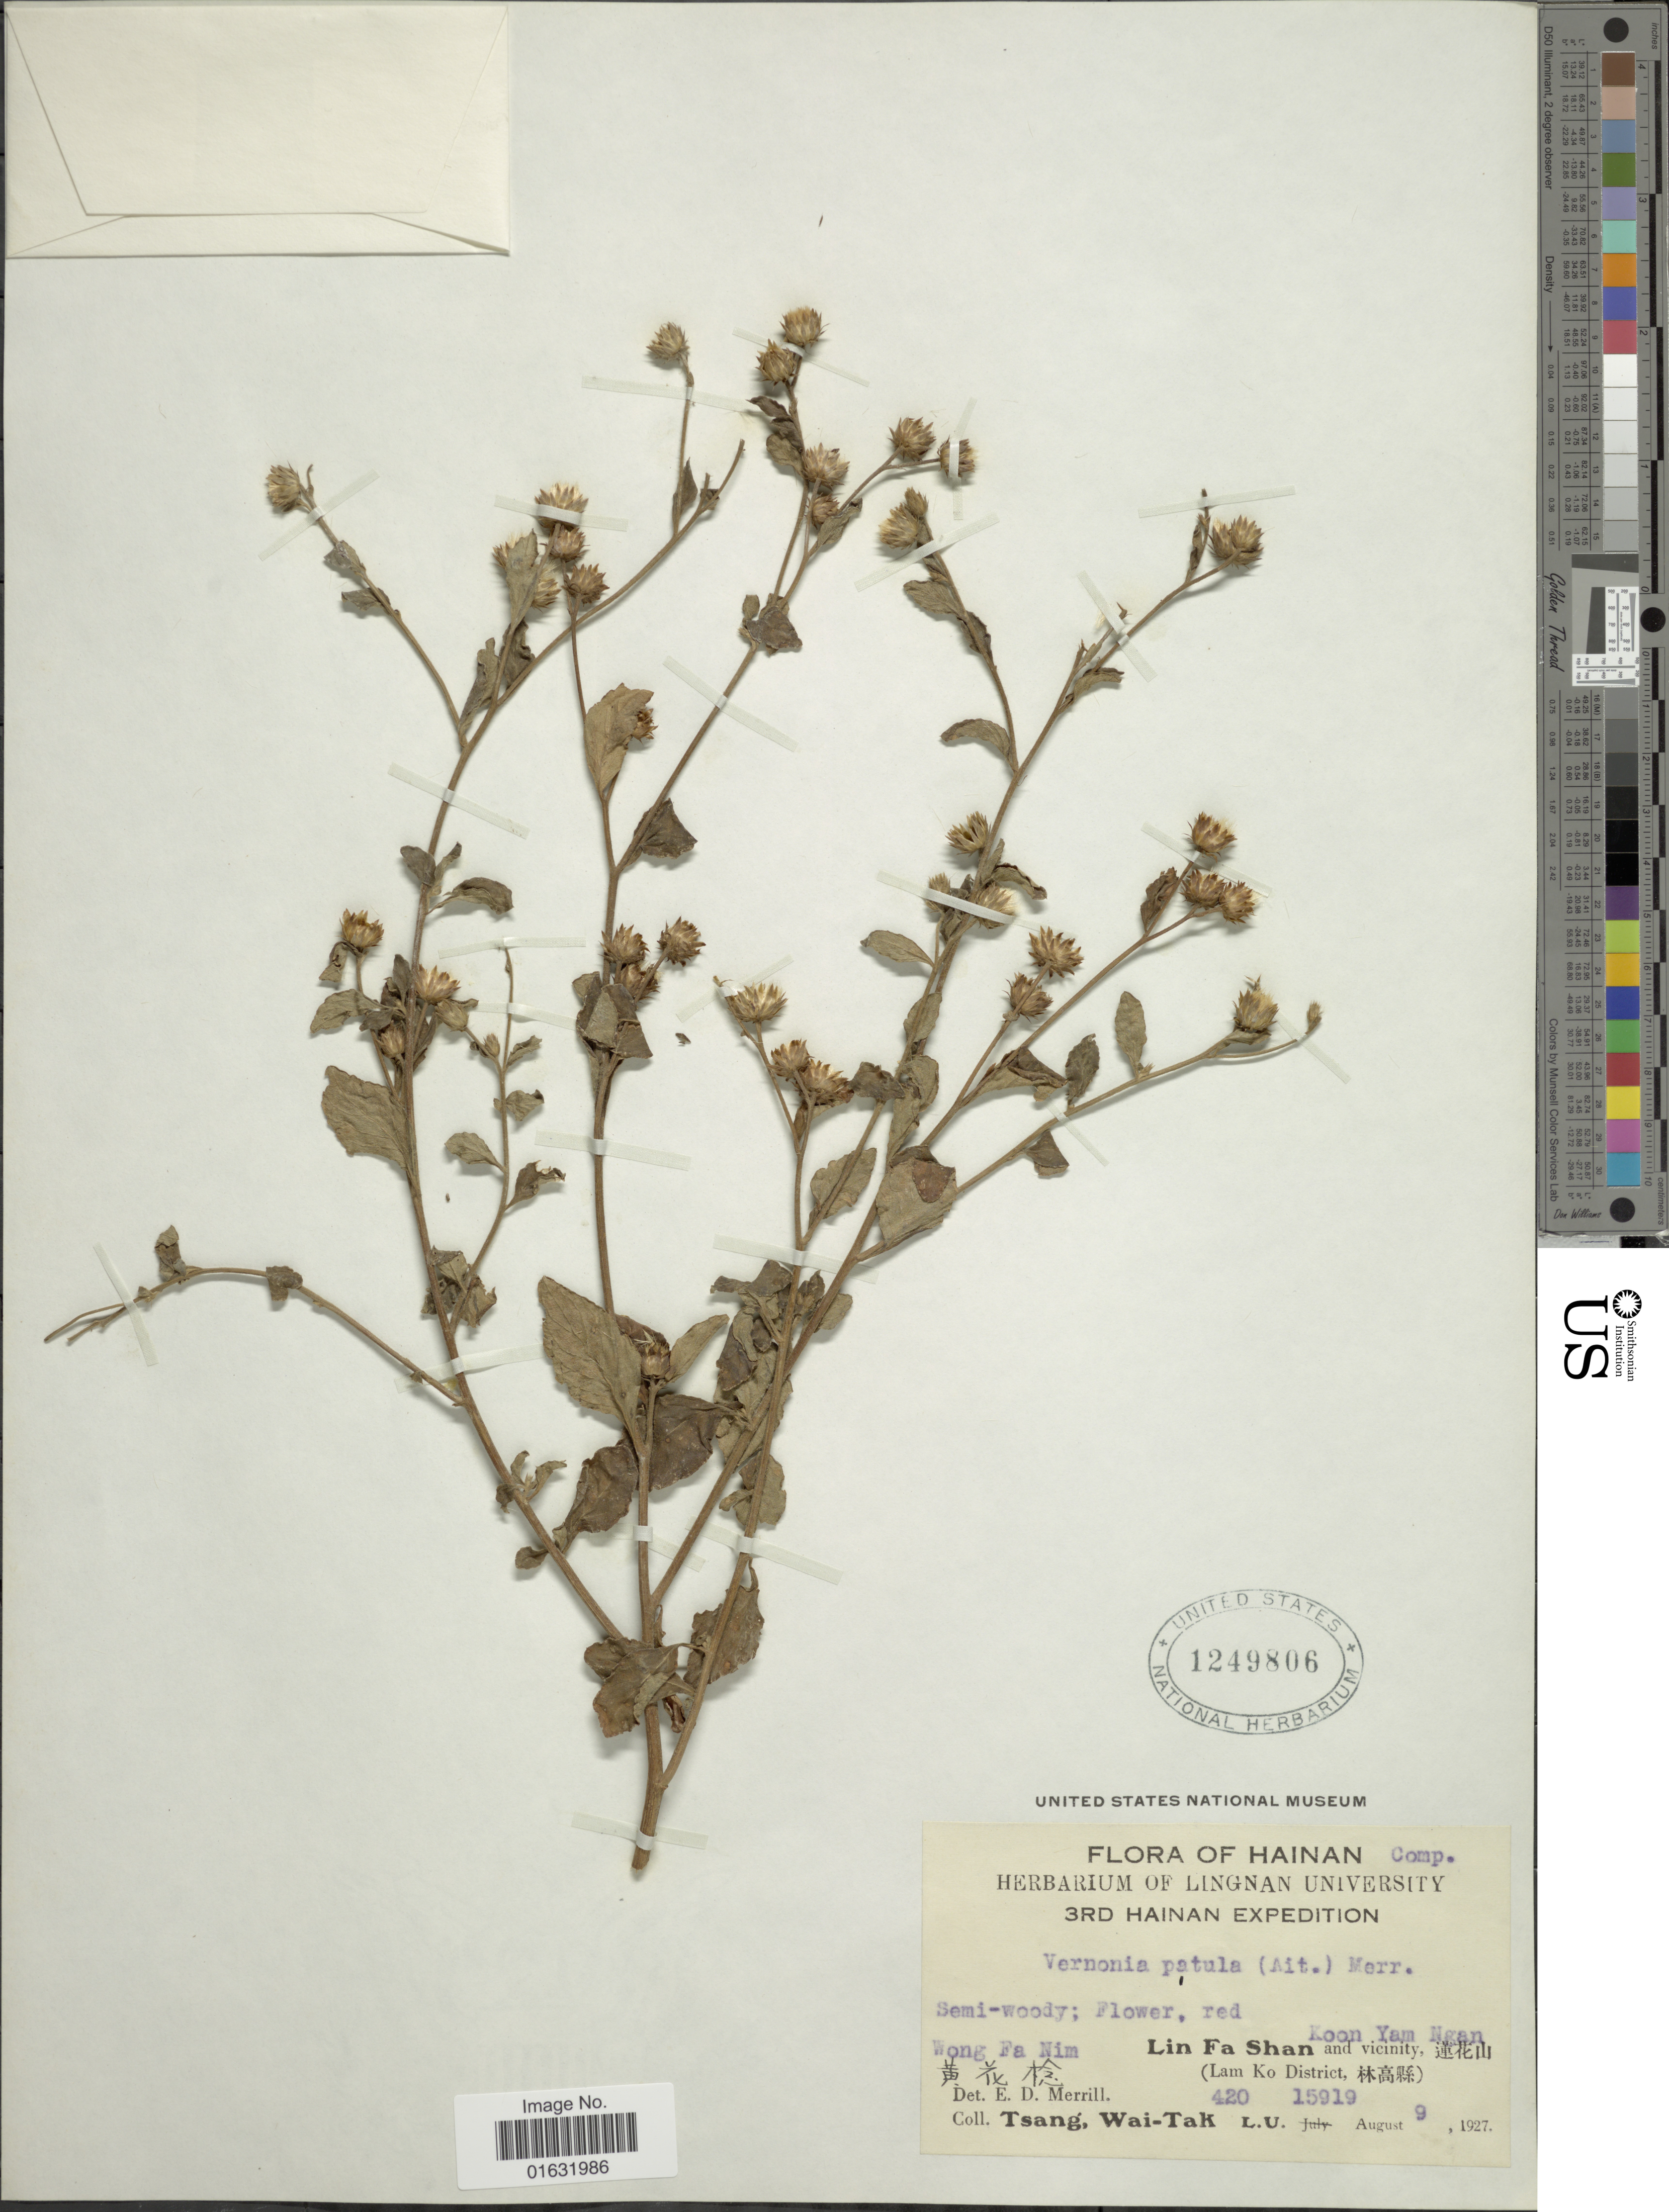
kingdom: Plantae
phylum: Tracheophyta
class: Magnoliopsida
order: Asterales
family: Asteraceae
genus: Cyanthillium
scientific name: Cyanthillium patulum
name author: (Aiton) H. Rob.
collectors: W. T. Tsang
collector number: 420/15919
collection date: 1927-08-09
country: China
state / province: Hainan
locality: Hainan, Koon Yam Ngan, Lin Fa Shan and vicinity (Lam Ko District).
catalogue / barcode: US 1249806